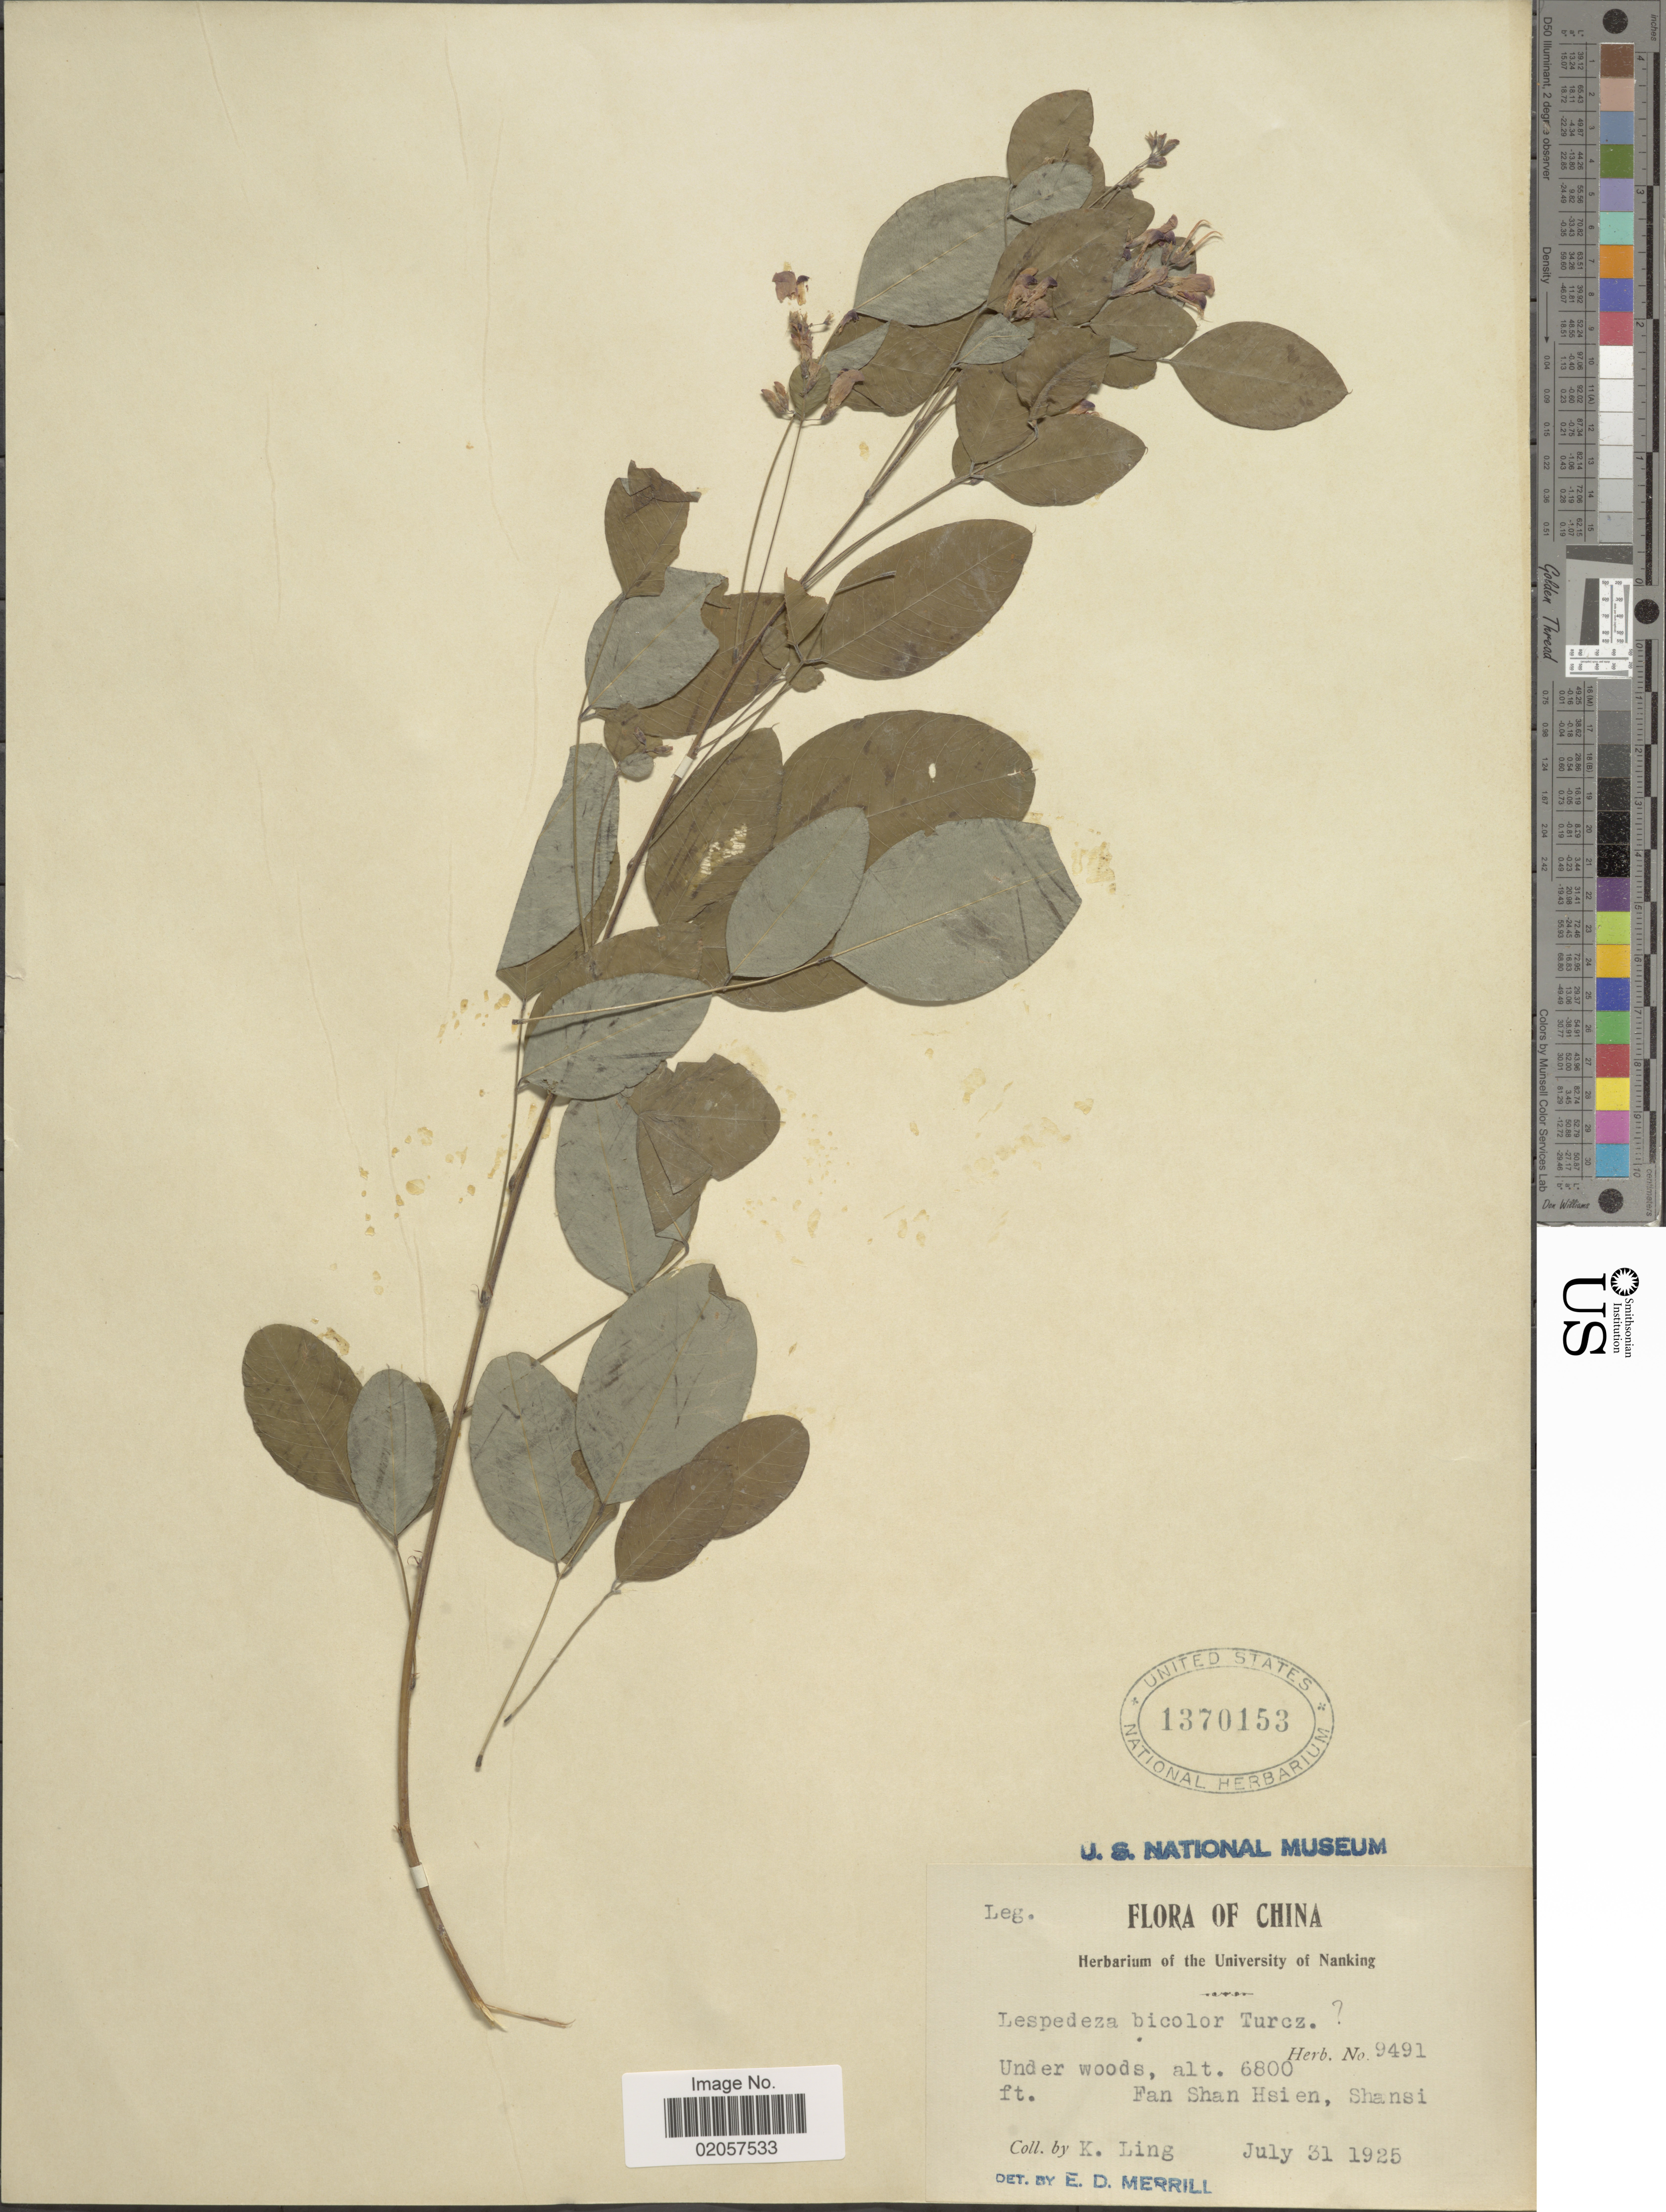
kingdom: Plantae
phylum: Tracheophyta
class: Magnoliopsida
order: Fabales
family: Fabaceae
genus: Lespedeza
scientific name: Lespedeza bicolor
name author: Turcz.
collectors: K. Ling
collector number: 9491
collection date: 1925-07-31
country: China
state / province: Shanxi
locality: Under woods. Fan Shan Hsien, Shansi.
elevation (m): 2073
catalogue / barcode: US 1370153